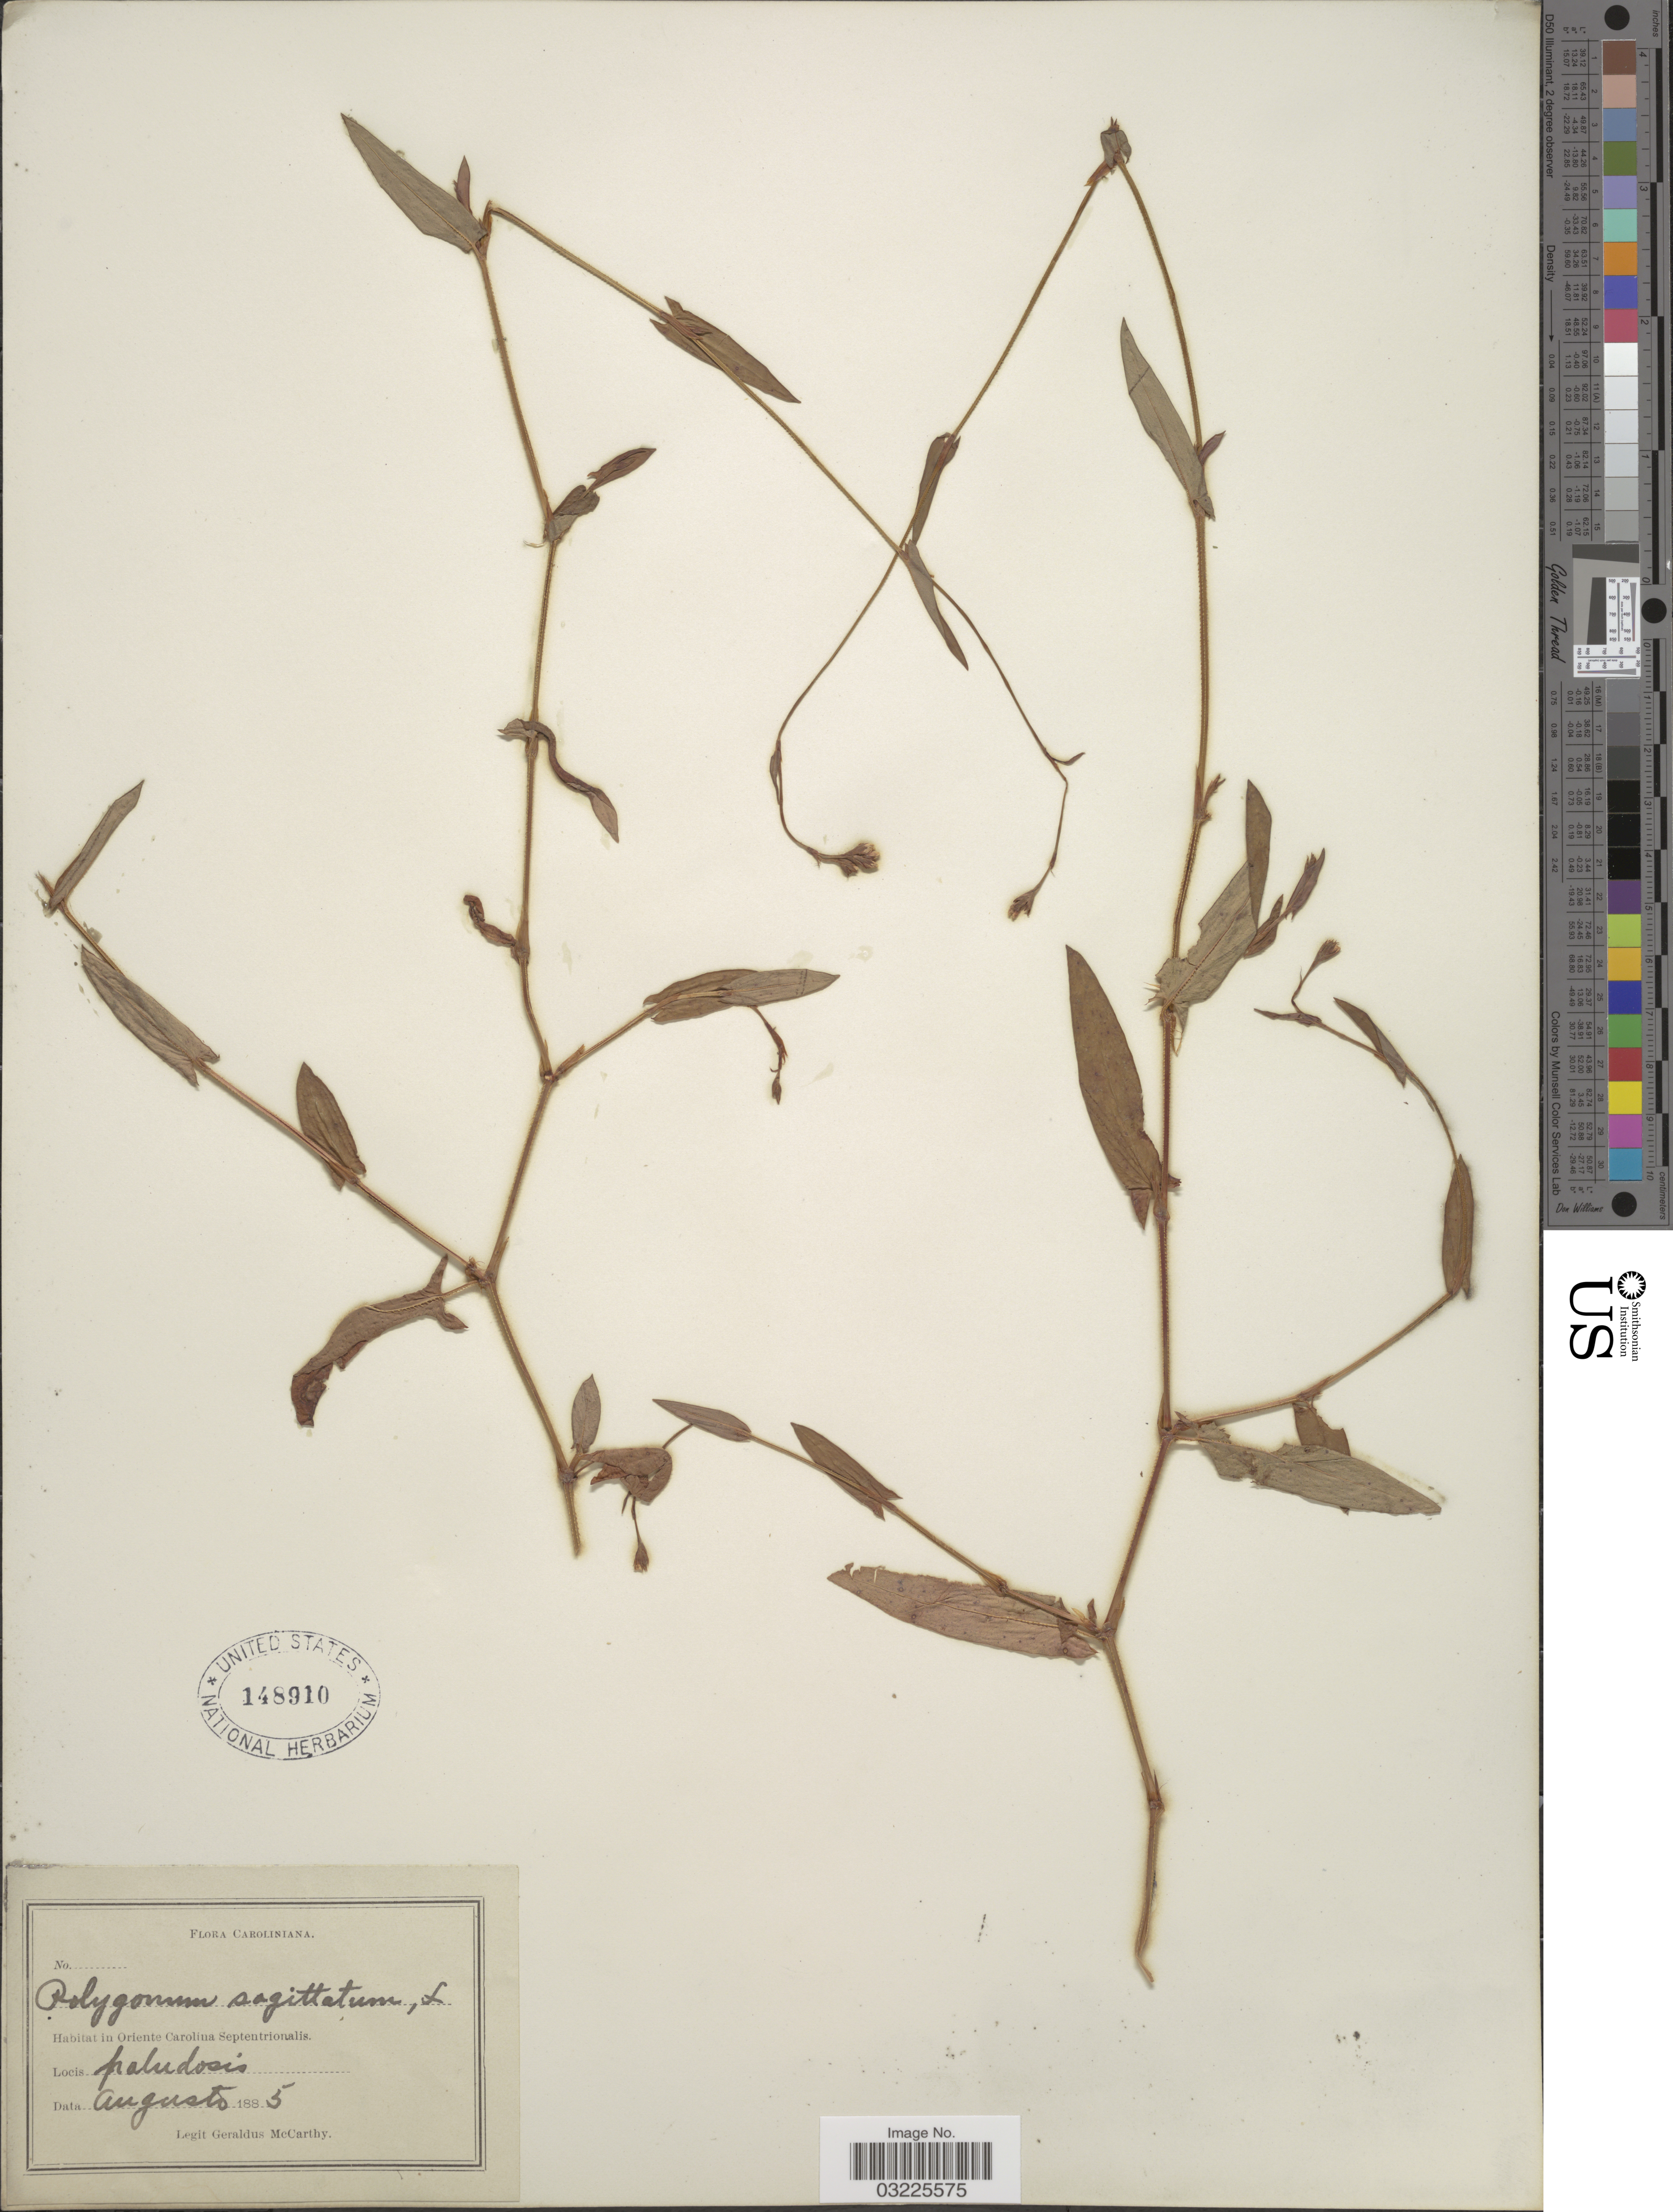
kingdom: Plantae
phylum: Tracheophyta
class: Magnoliopsida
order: Caryophyllales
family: Polygonaceae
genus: Persicaria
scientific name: Persicaria sagittata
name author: (L.) H. Gross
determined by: Atha, D. E.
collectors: M. McCarthy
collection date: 1885-08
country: United States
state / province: North Carolina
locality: Caroliniana. In Oriente Carolina Septentrionalis. Paludosis.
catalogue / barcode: US 148910